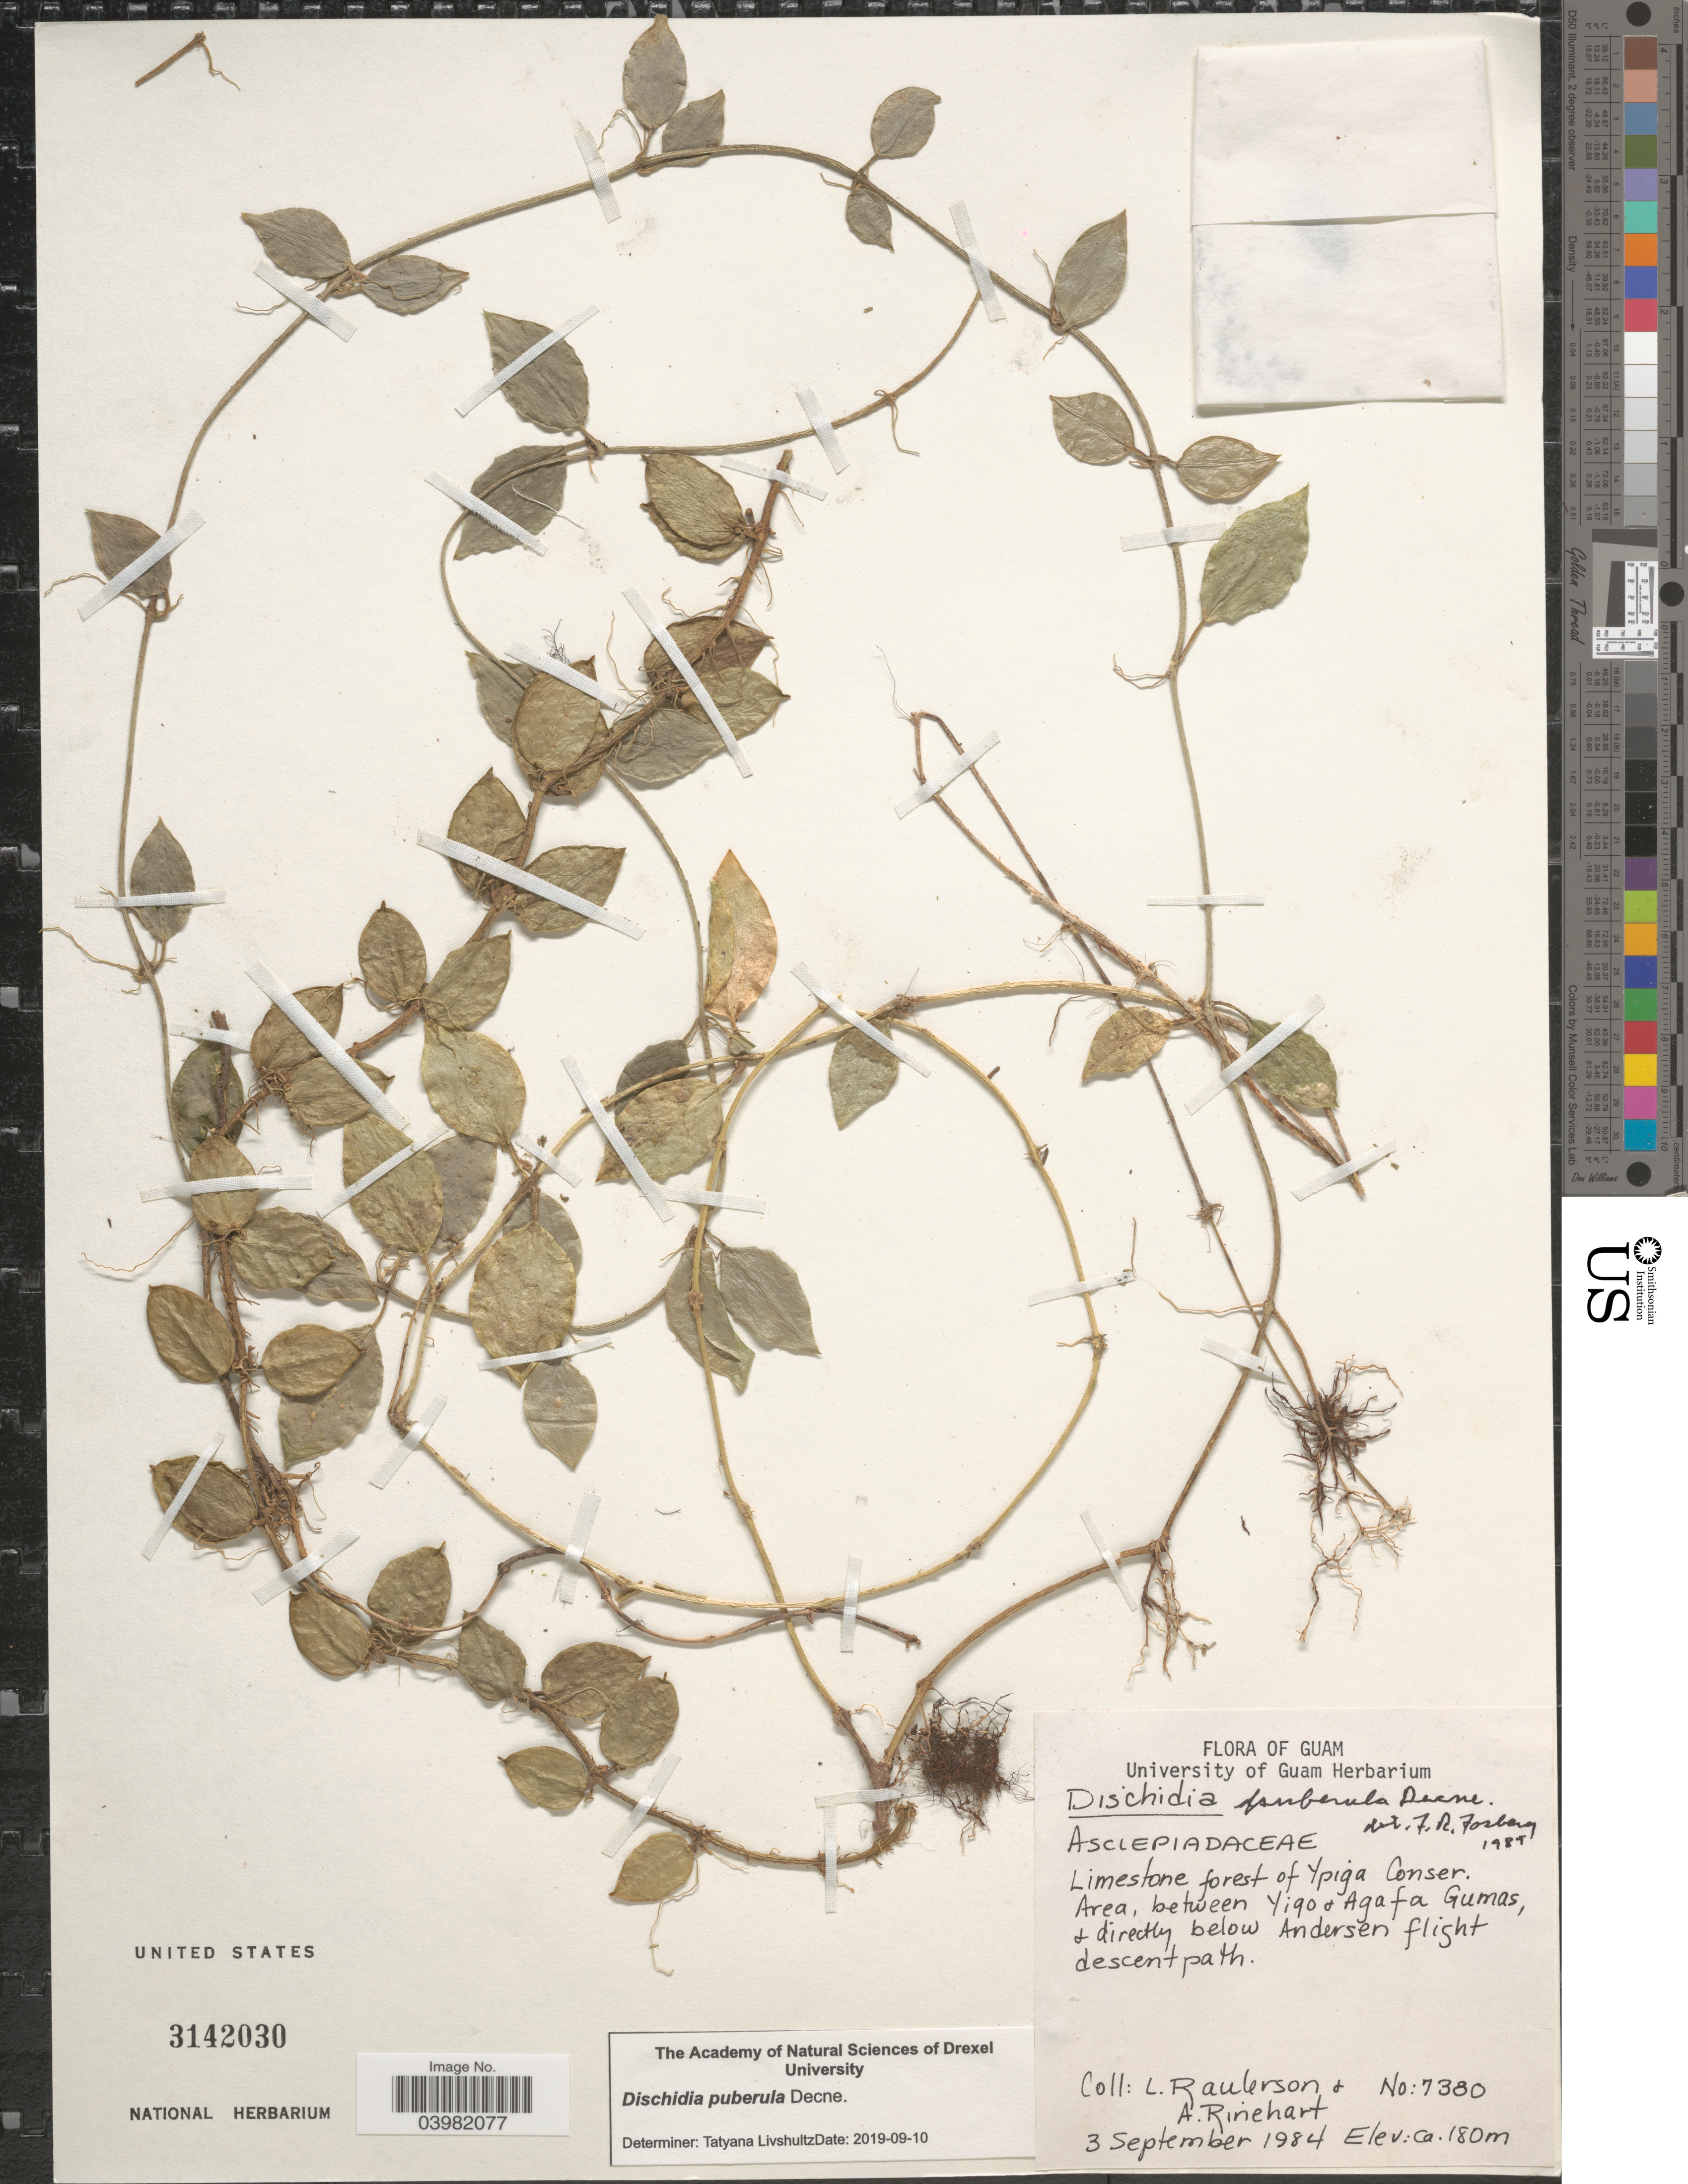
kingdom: Plantae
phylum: Tracheophyta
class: Magnoliopsida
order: Gentianales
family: Apocynaceae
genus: Dischidia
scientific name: Dischidia puberula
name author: Decne.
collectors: L. Raulerson & A. Rinehart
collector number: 7380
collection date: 1984-09-03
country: Guam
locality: Limestone forest of Ypiga Conser. Area, between Yigo & Agafa Gumas, & directly below Andersen flight descent path.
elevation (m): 180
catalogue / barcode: US 3142030